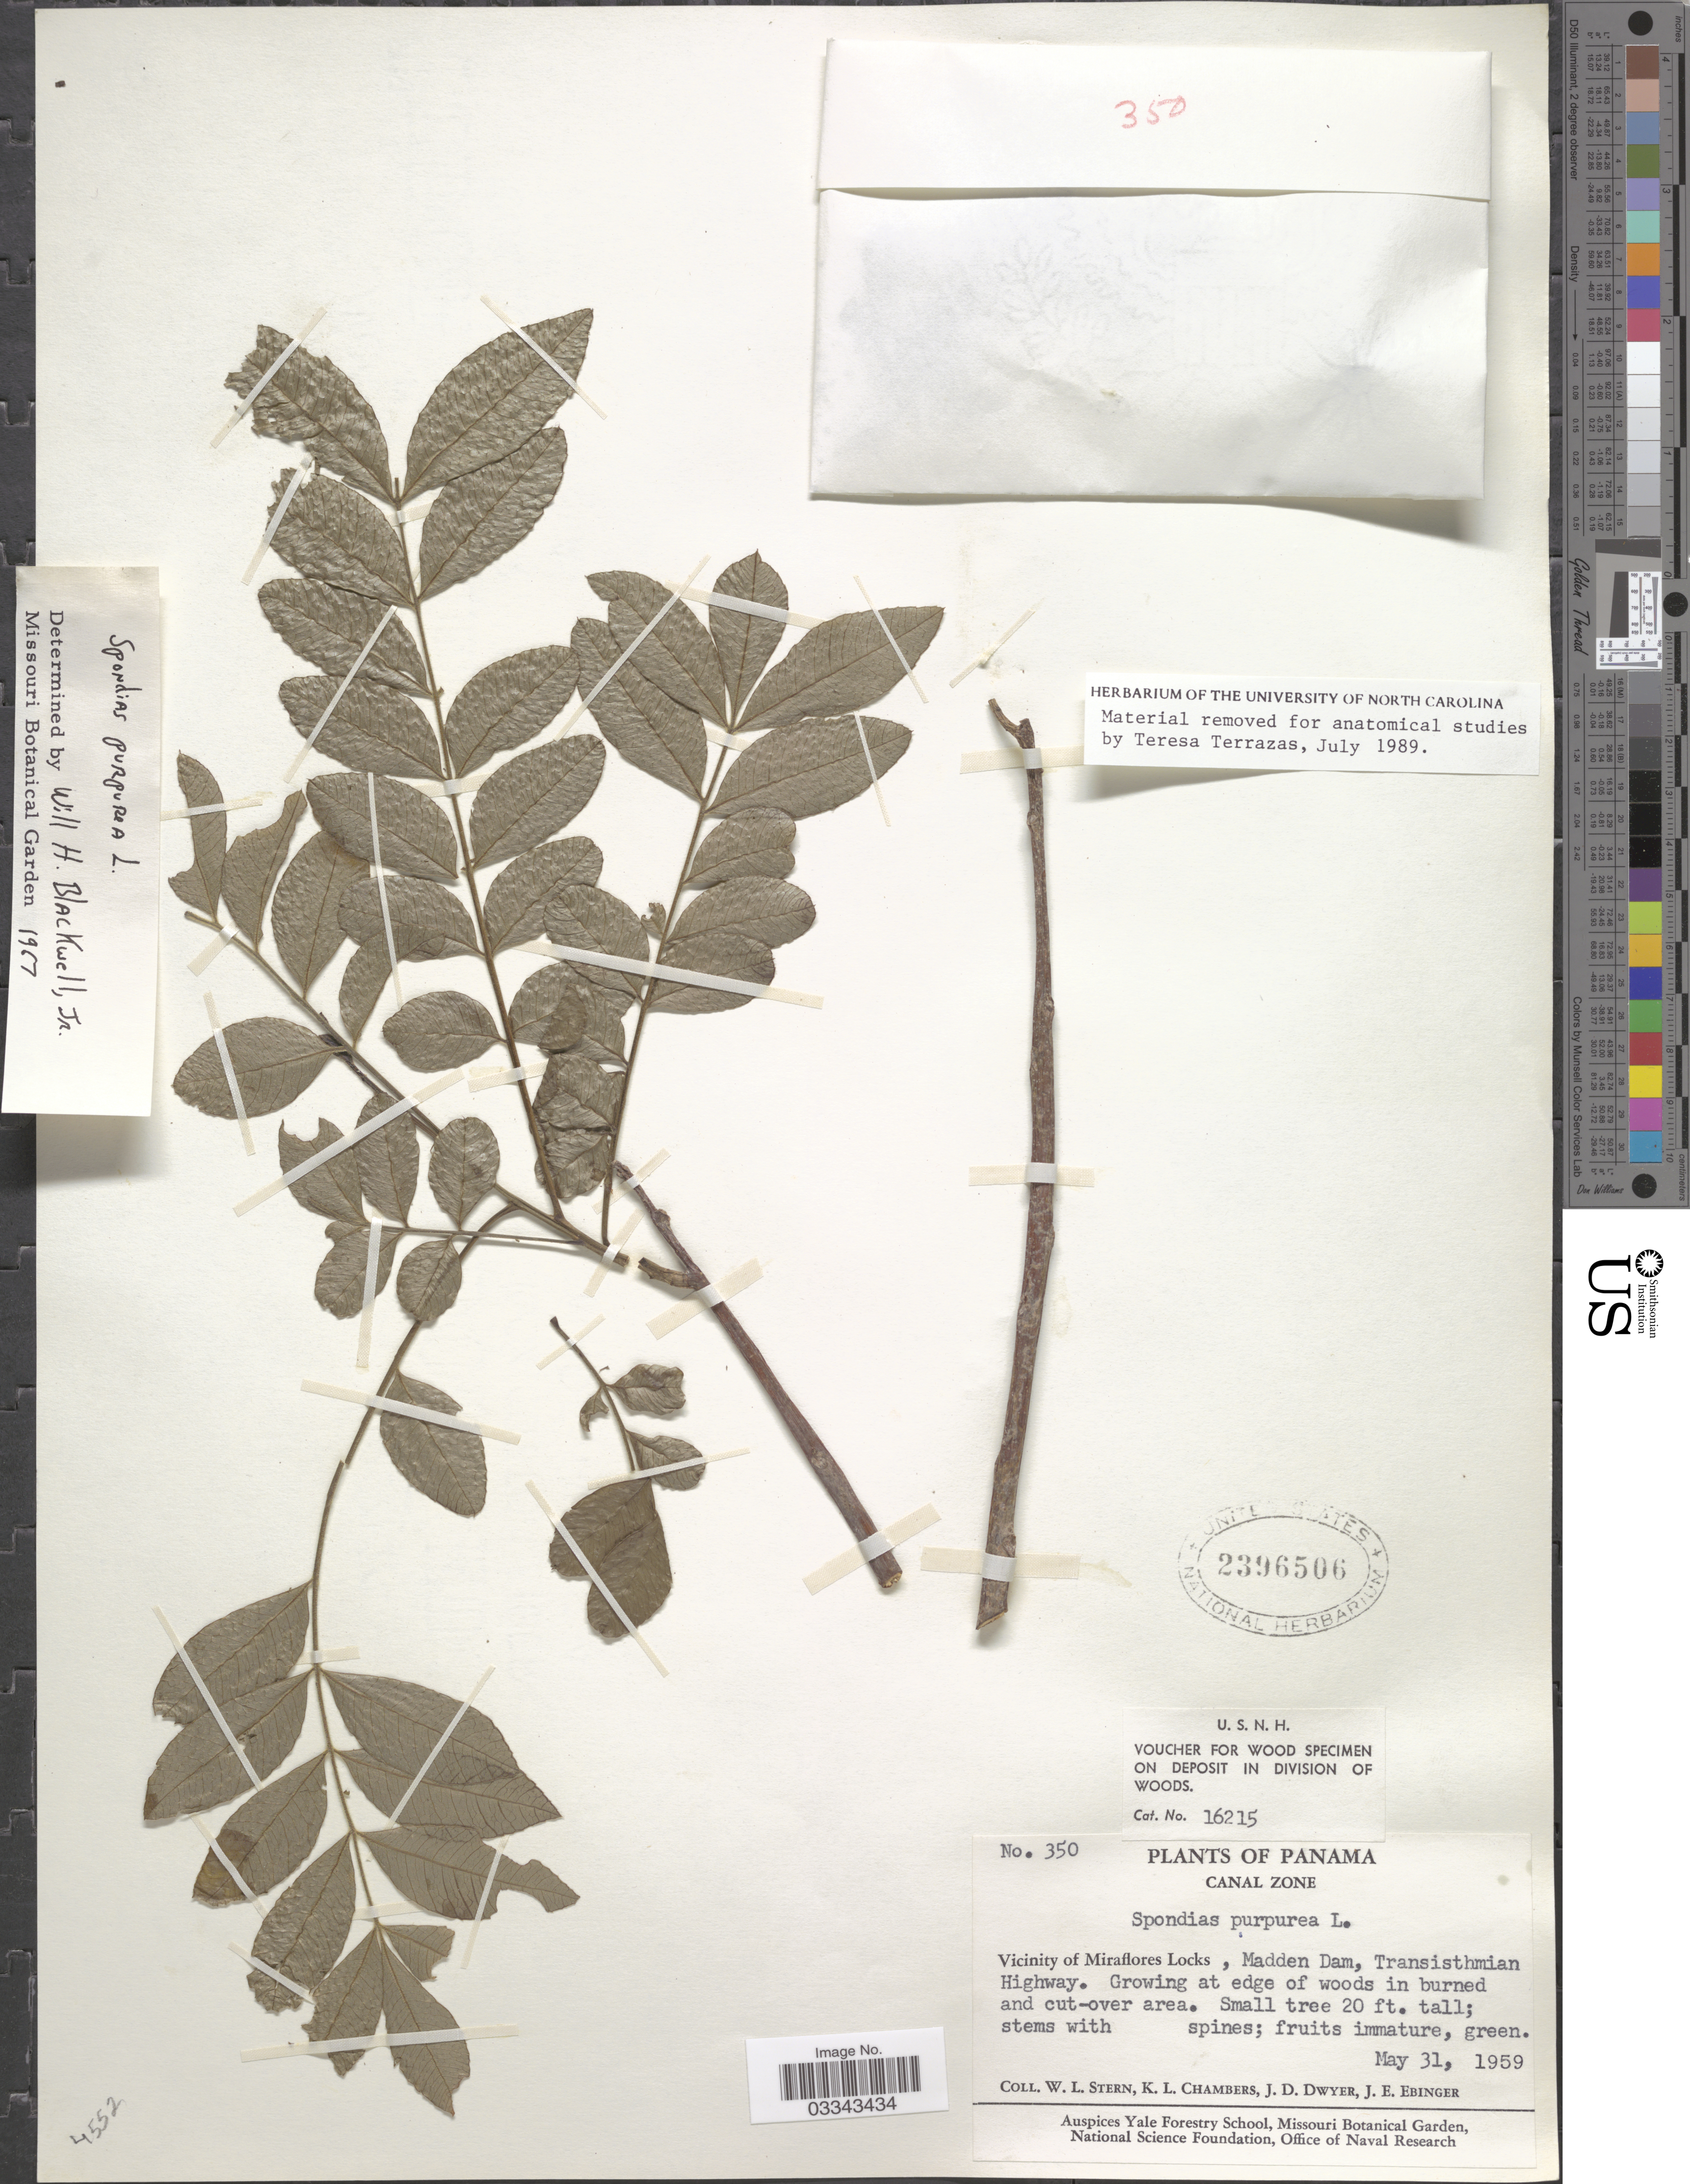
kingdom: Plantae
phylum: Tracheophyta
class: Magnoliopsida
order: Sapindales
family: Anacardiaceae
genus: Spondias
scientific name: Spondias purpurea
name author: L.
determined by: Mitchell, John D.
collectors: W. L. Stern, K. Chambers, J. D. Dwyer & J. Ebinger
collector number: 350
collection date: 1959-05-31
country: Panama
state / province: Panamá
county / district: Canal Zone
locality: Canal Zone. Vicinity of Miraflores Locks, Madden Dam, Transisthmian Highway.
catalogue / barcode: US 2396506